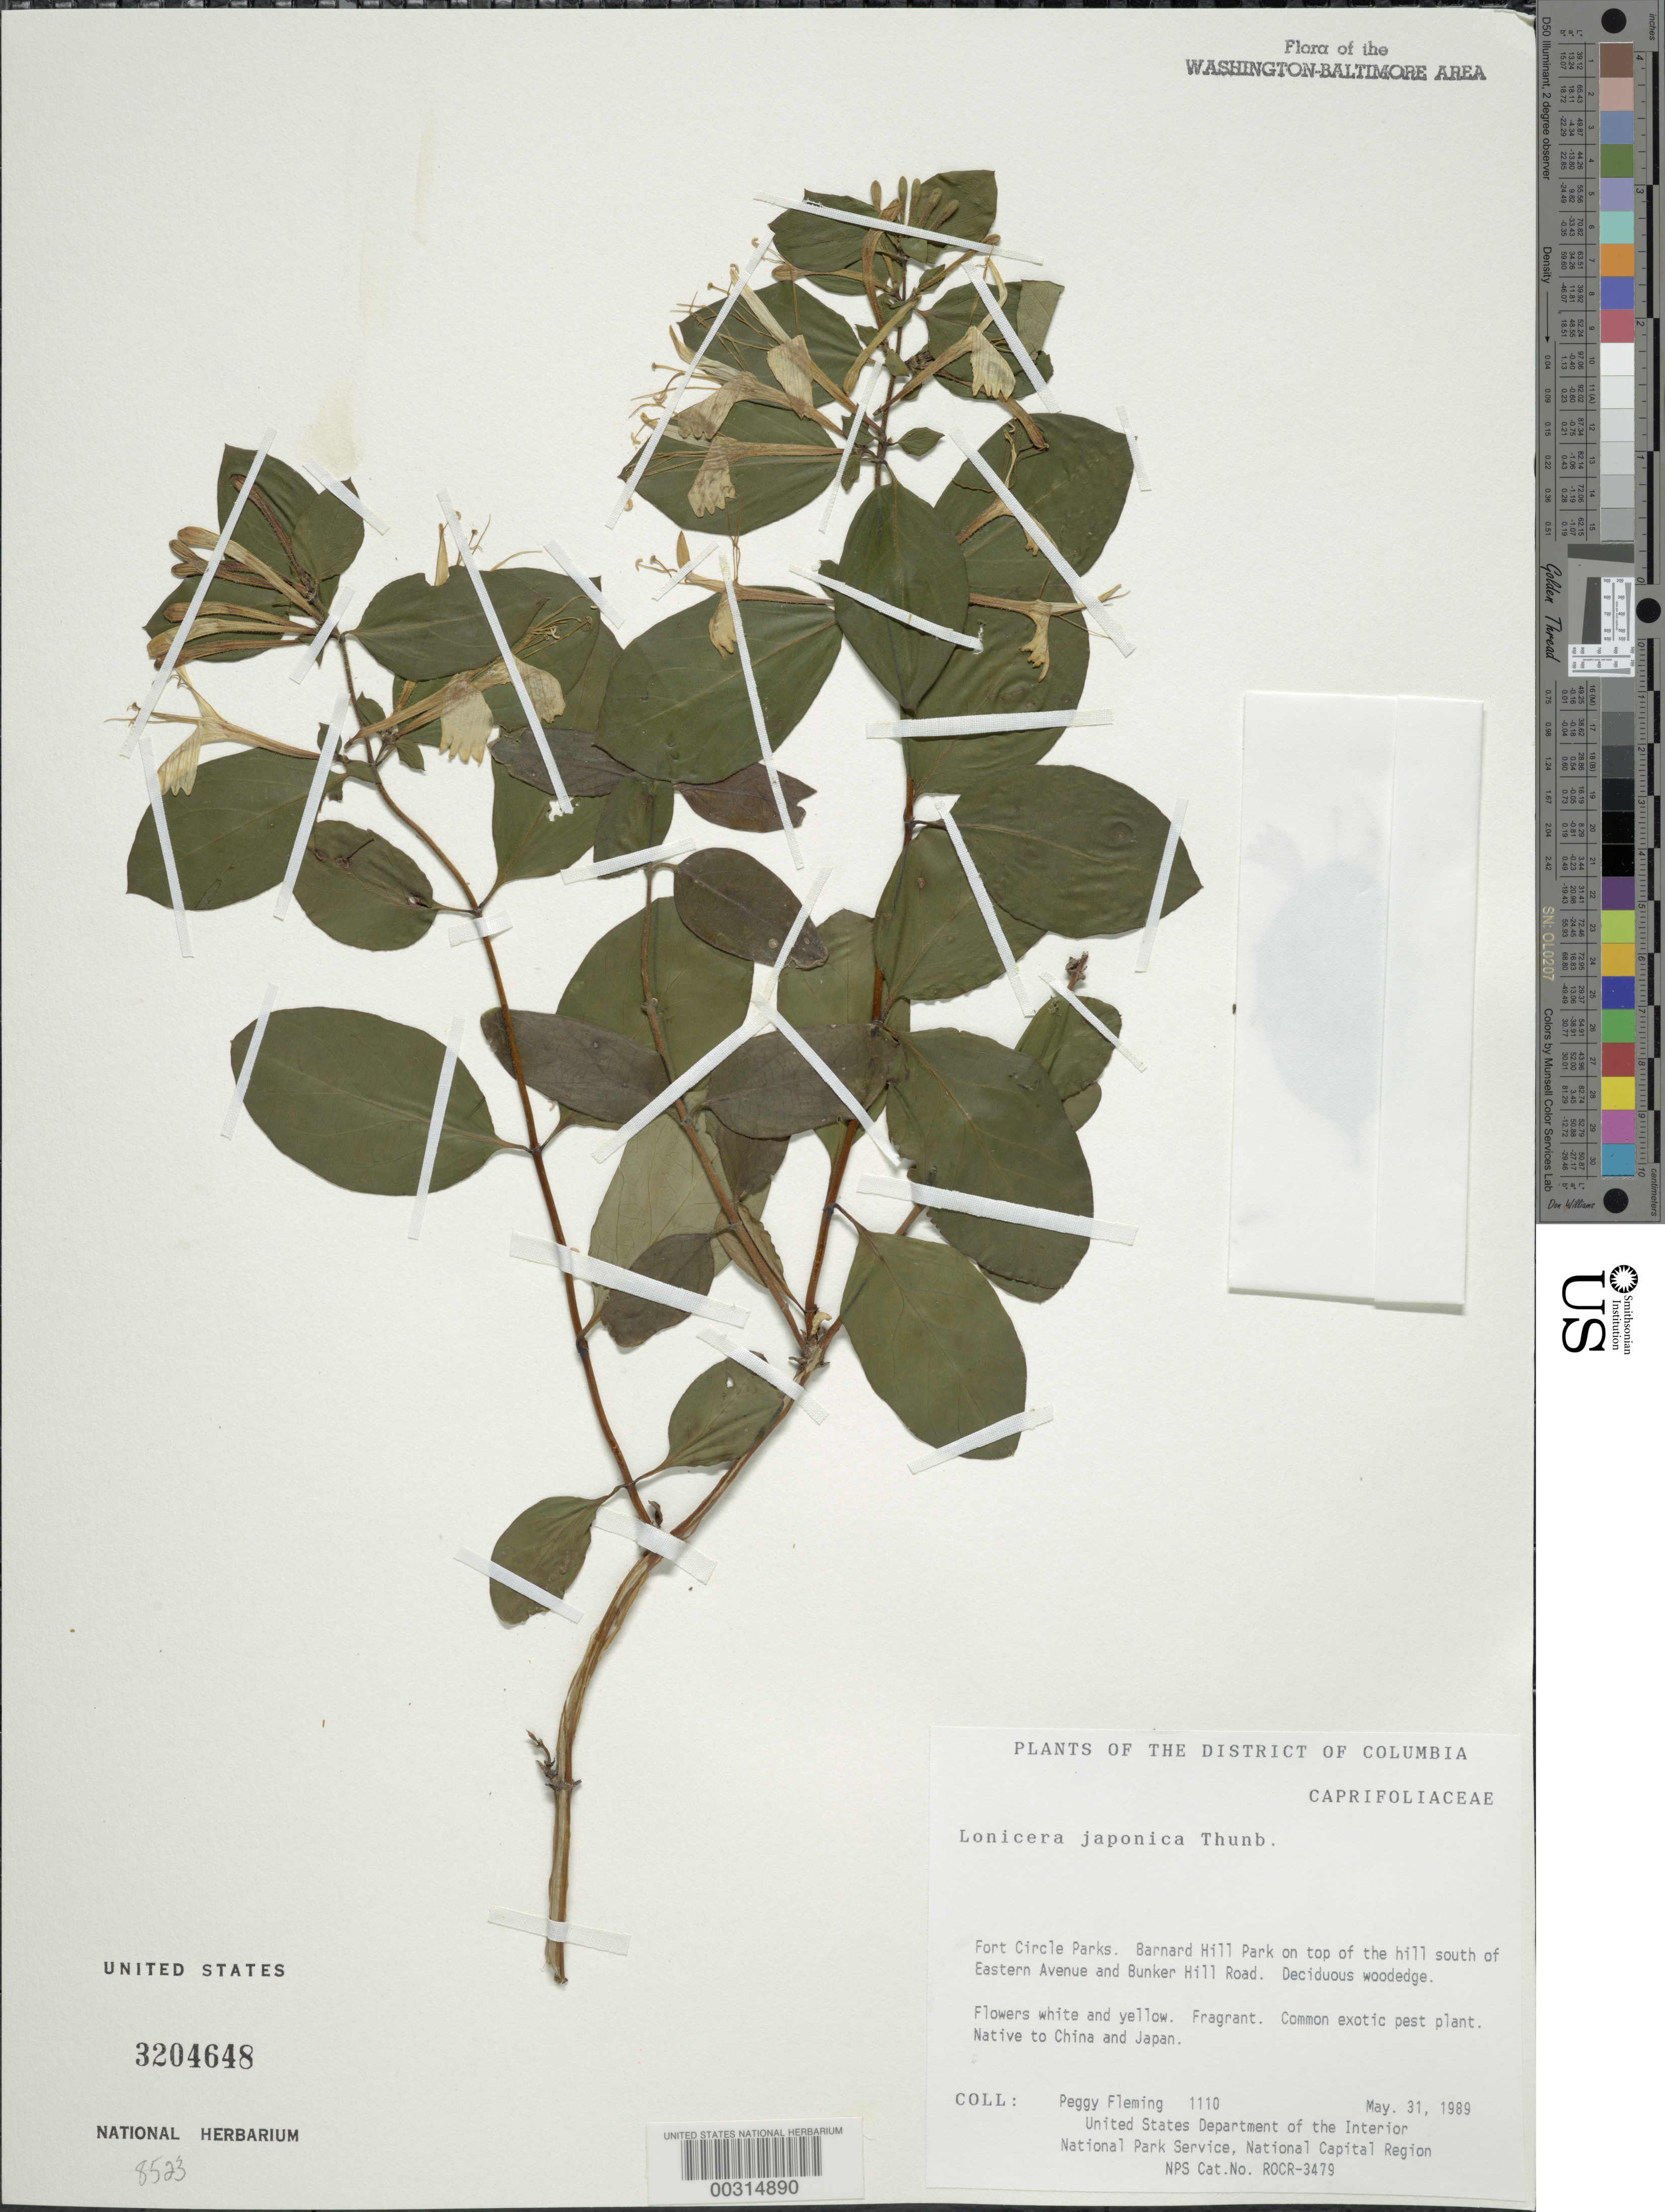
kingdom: Plantae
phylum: Tracheophyta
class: Magnoliopsida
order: Dipsacales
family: Caprifoliaceae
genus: Lonicera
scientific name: Lonicera japonica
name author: Thunb.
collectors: P. Fleming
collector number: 1110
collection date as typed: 31 May 1989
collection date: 1989-05-31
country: United States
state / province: District of Columbia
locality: Fort Circle Parks, Barnard Hill Park on top of hill S of Eastern Ave. and Bunker Hill Road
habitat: Deciduous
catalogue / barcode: US 3204648